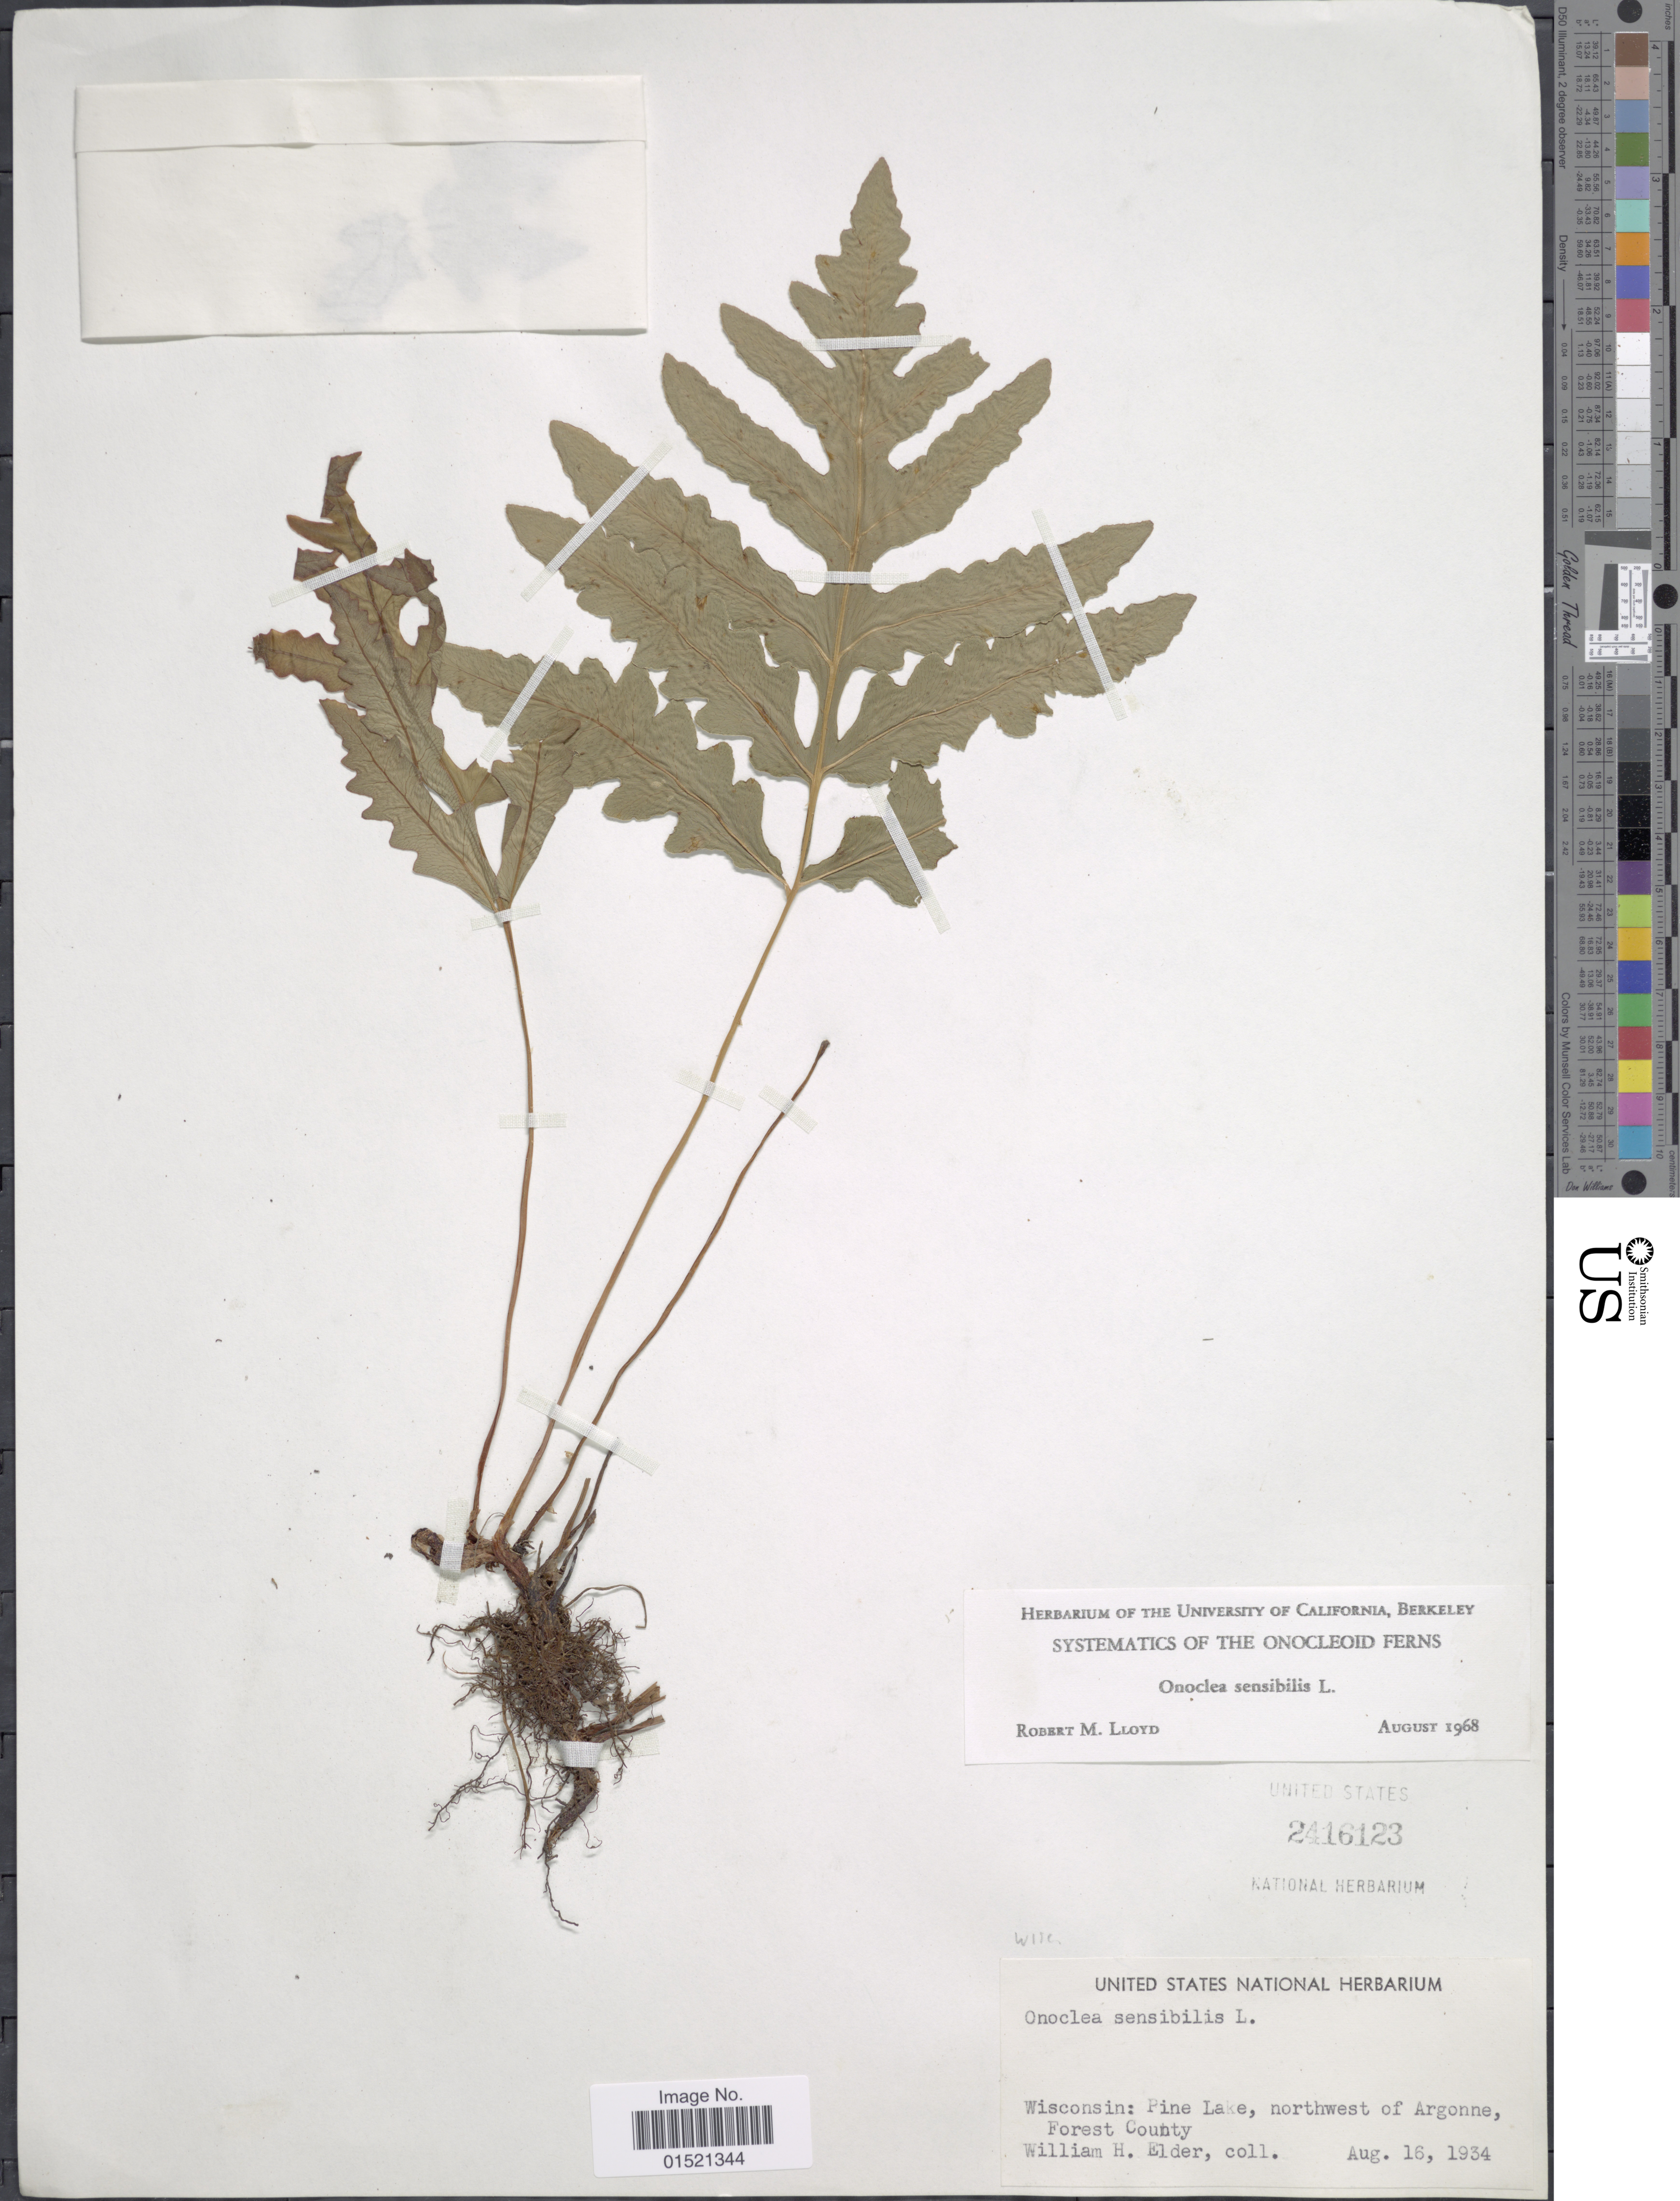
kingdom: Plantae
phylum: Tracheophyta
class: Polypodiopsida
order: Polypodiales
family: Onocleaceae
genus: Onoclea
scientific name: Onoclea sensibilis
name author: L.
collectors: W. Elder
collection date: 1934-08-16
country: United States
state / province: Wisconsin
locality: Pine Lake, northwest of Argonne, Forest County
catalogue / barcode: US 2416123